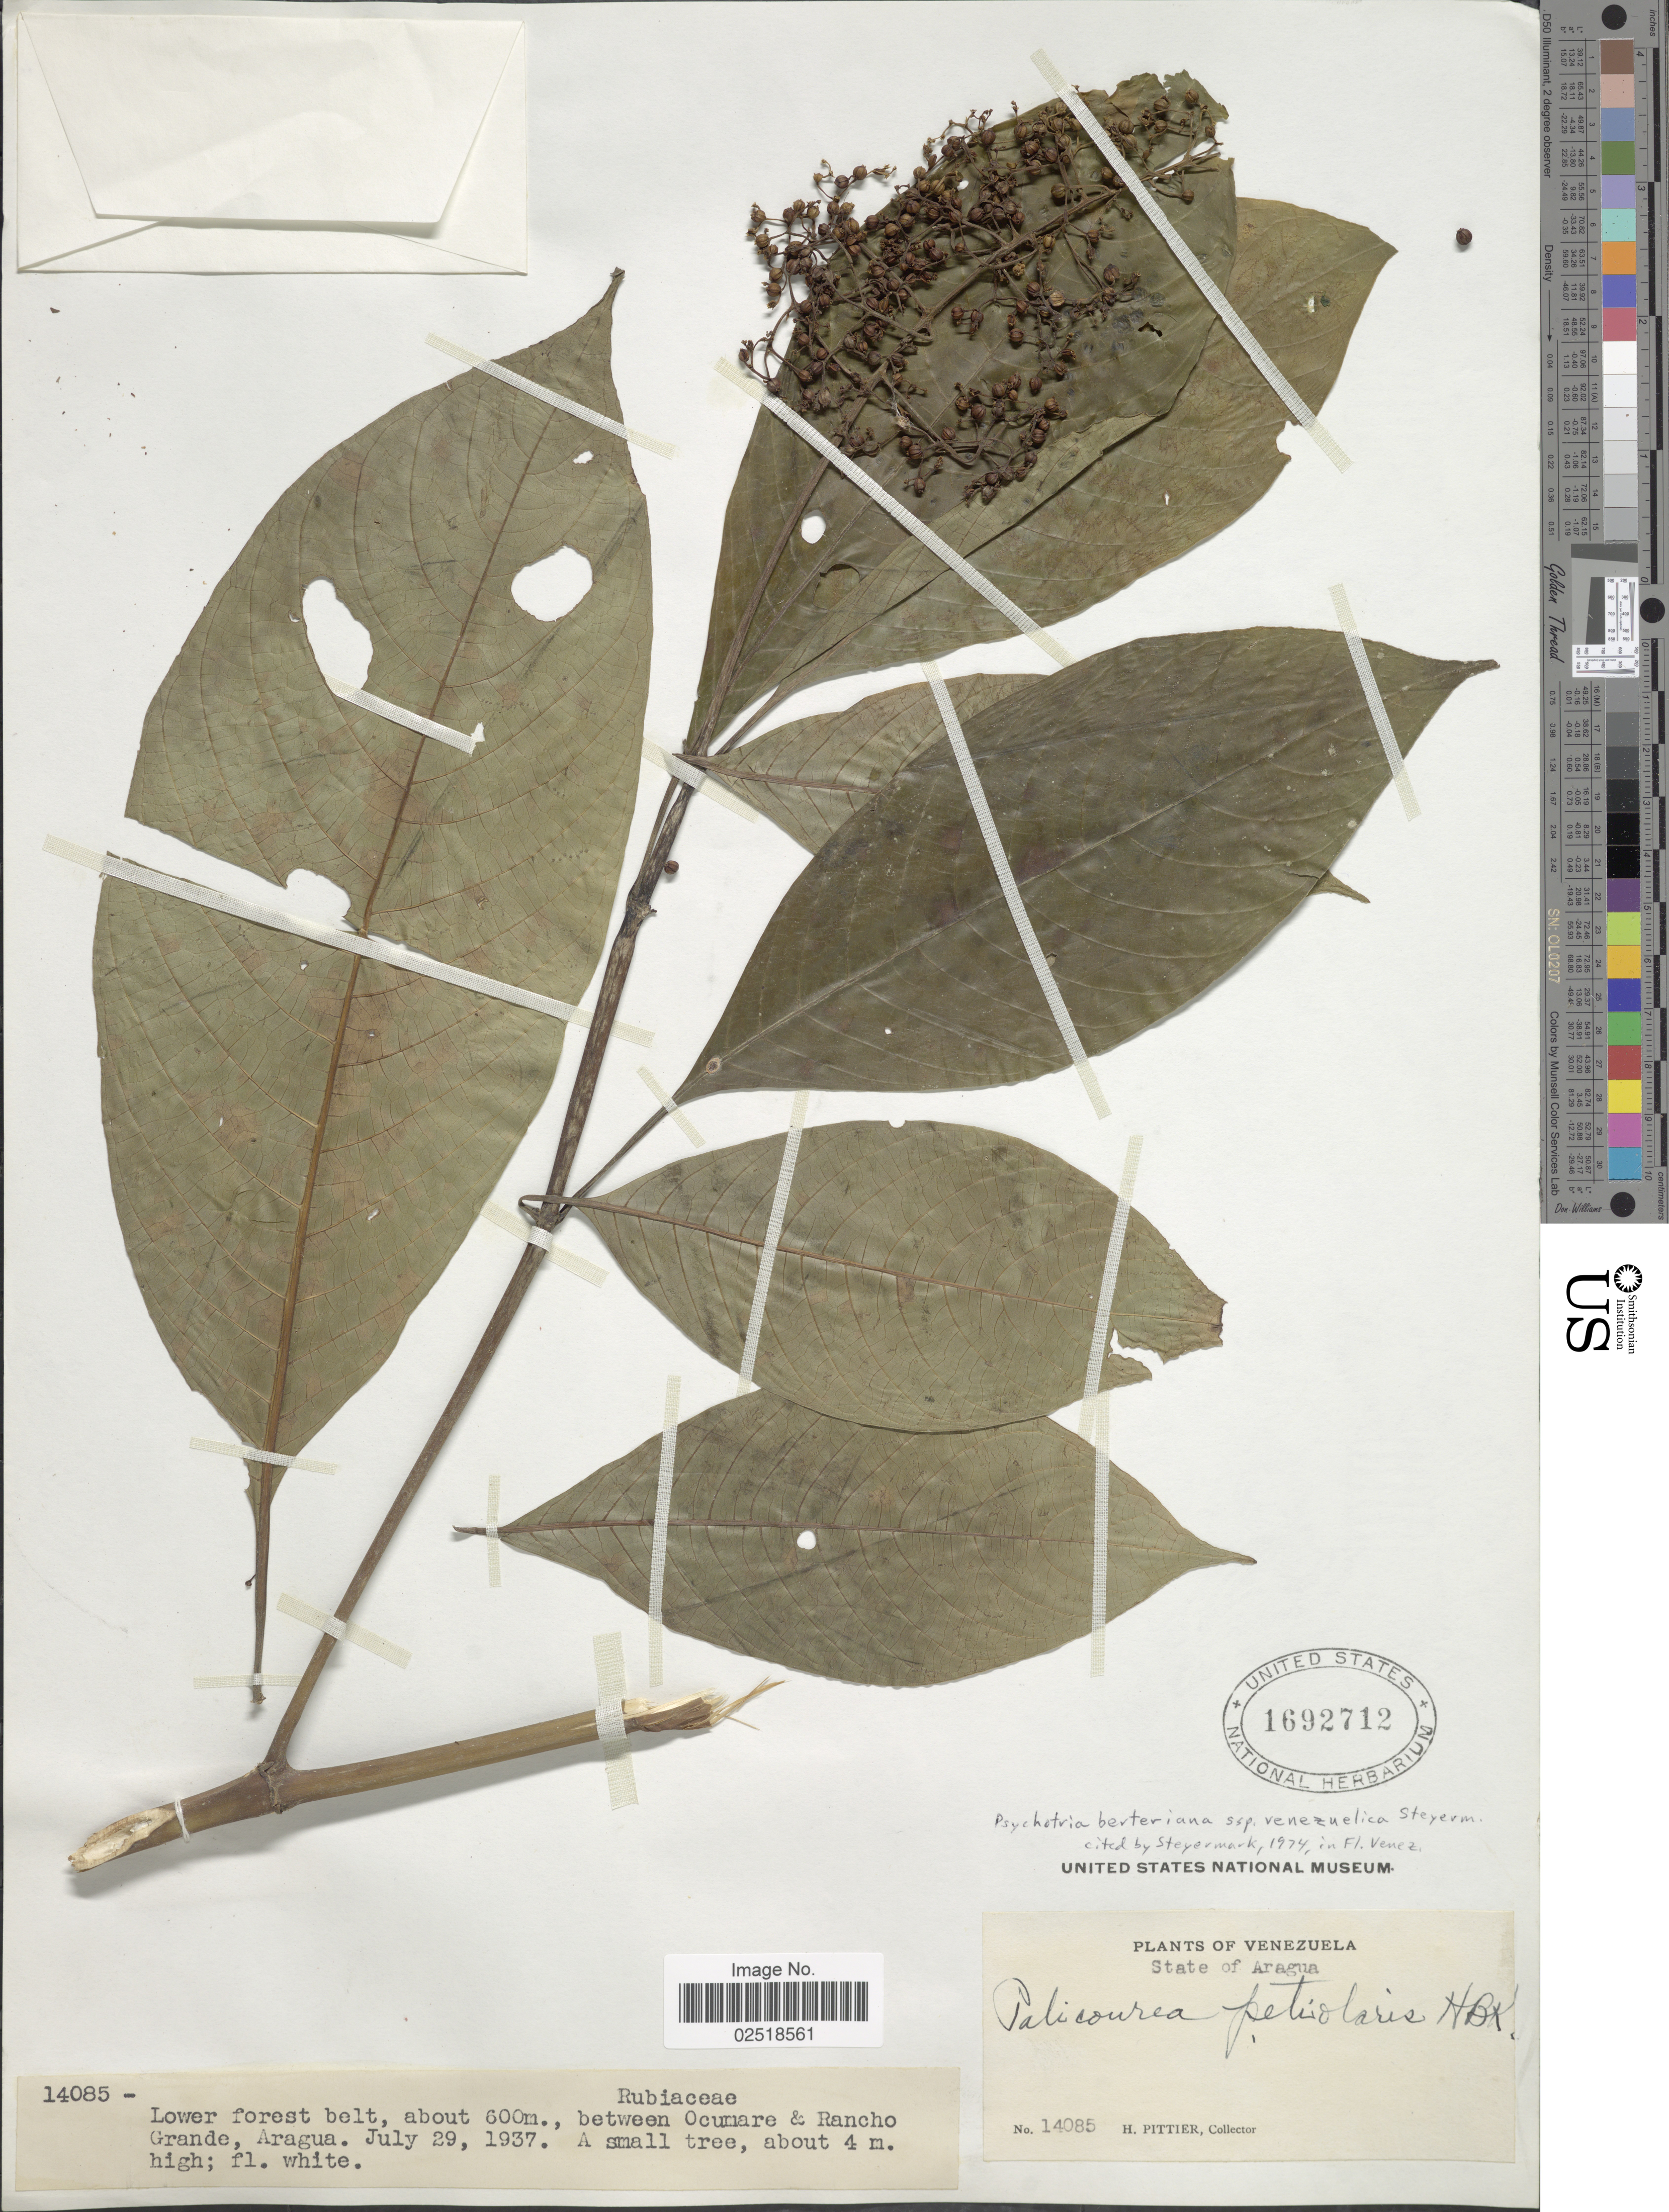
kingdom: Plantae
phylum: Tracheophyta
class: Magnoliopsida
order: Gentianales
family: Rubiaceae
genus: Psychotria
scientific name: Psychotria berteroana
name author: DC.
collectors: H. F. Pittier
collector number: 14085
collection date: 1937-07-29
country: Venezuela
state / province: Aragua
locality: Lower forest belt, between Ocumare & Rancho Grande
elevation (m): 600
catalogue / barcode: US 1692712